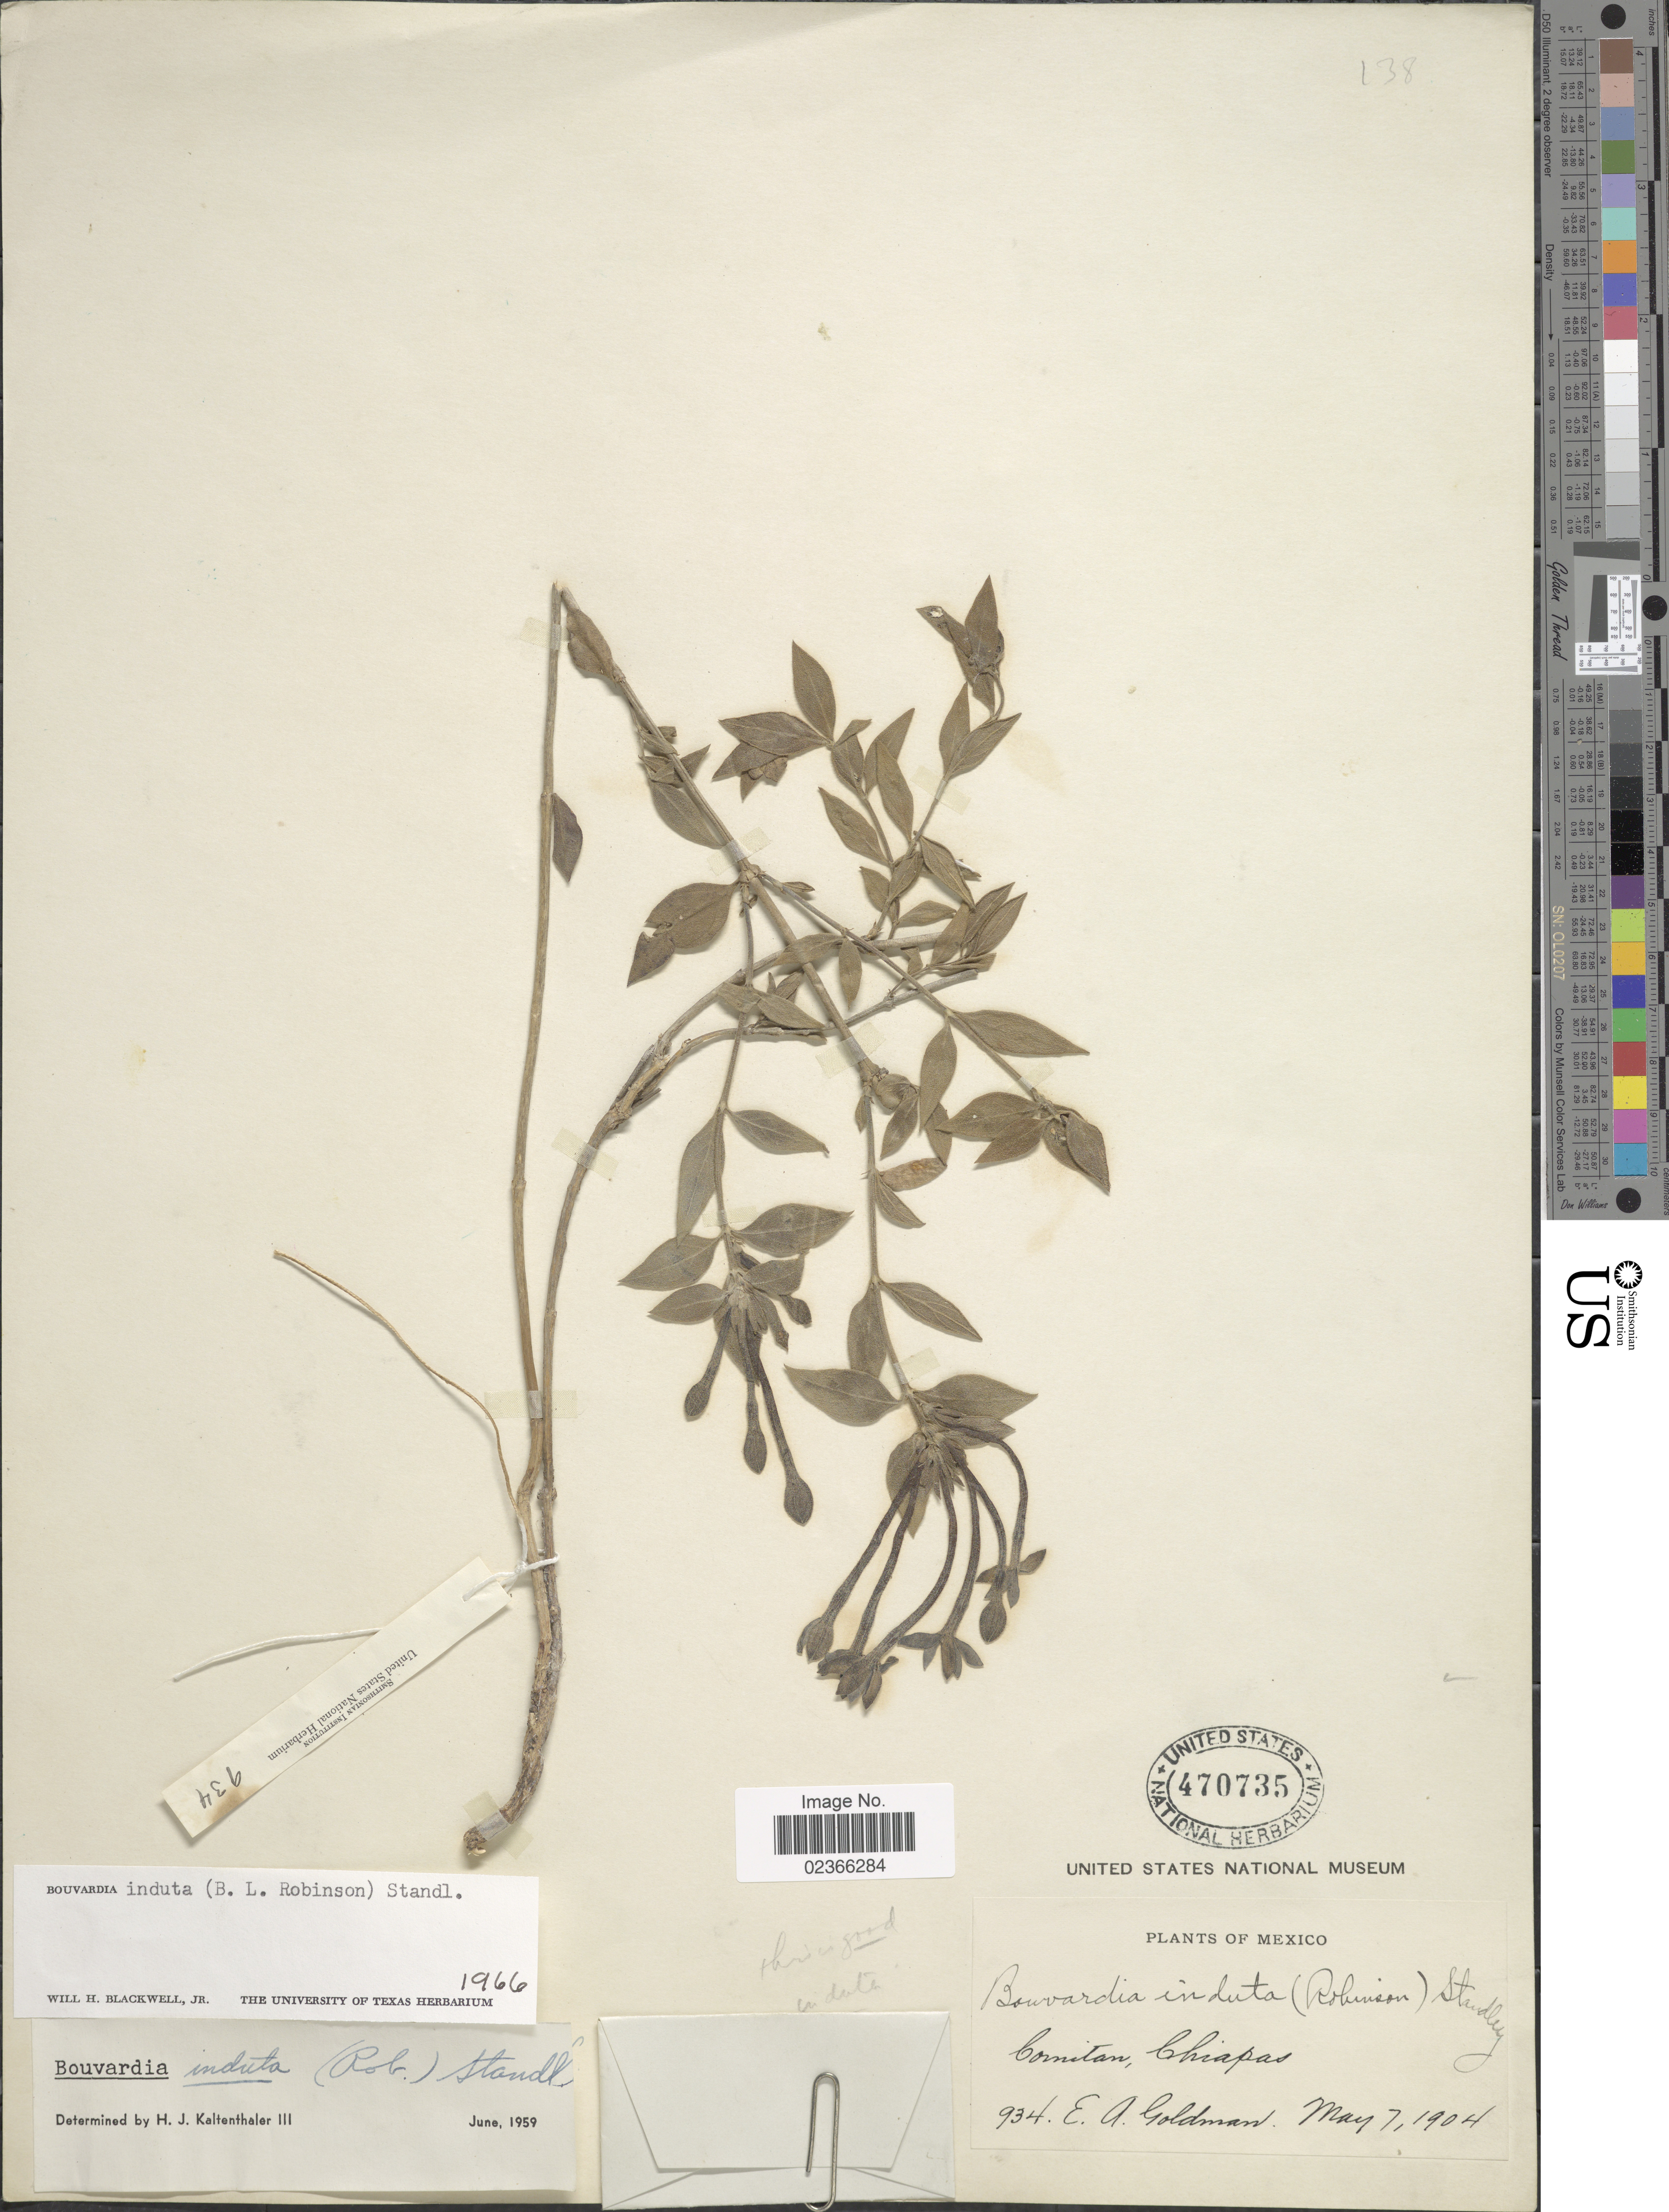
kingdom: Plantae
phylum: Tracheophyta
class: Magnoliopsida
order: Gentianales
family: Rubiaceae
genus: Bouvardia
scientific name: Bouvardia induta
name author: (B.L. Rob.) Standl.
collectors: E. A. Goldman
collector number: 934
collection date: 1904-05-07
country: Mexico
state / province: Chiapas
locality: Comitan, Chiapas.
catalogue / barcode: US 470735